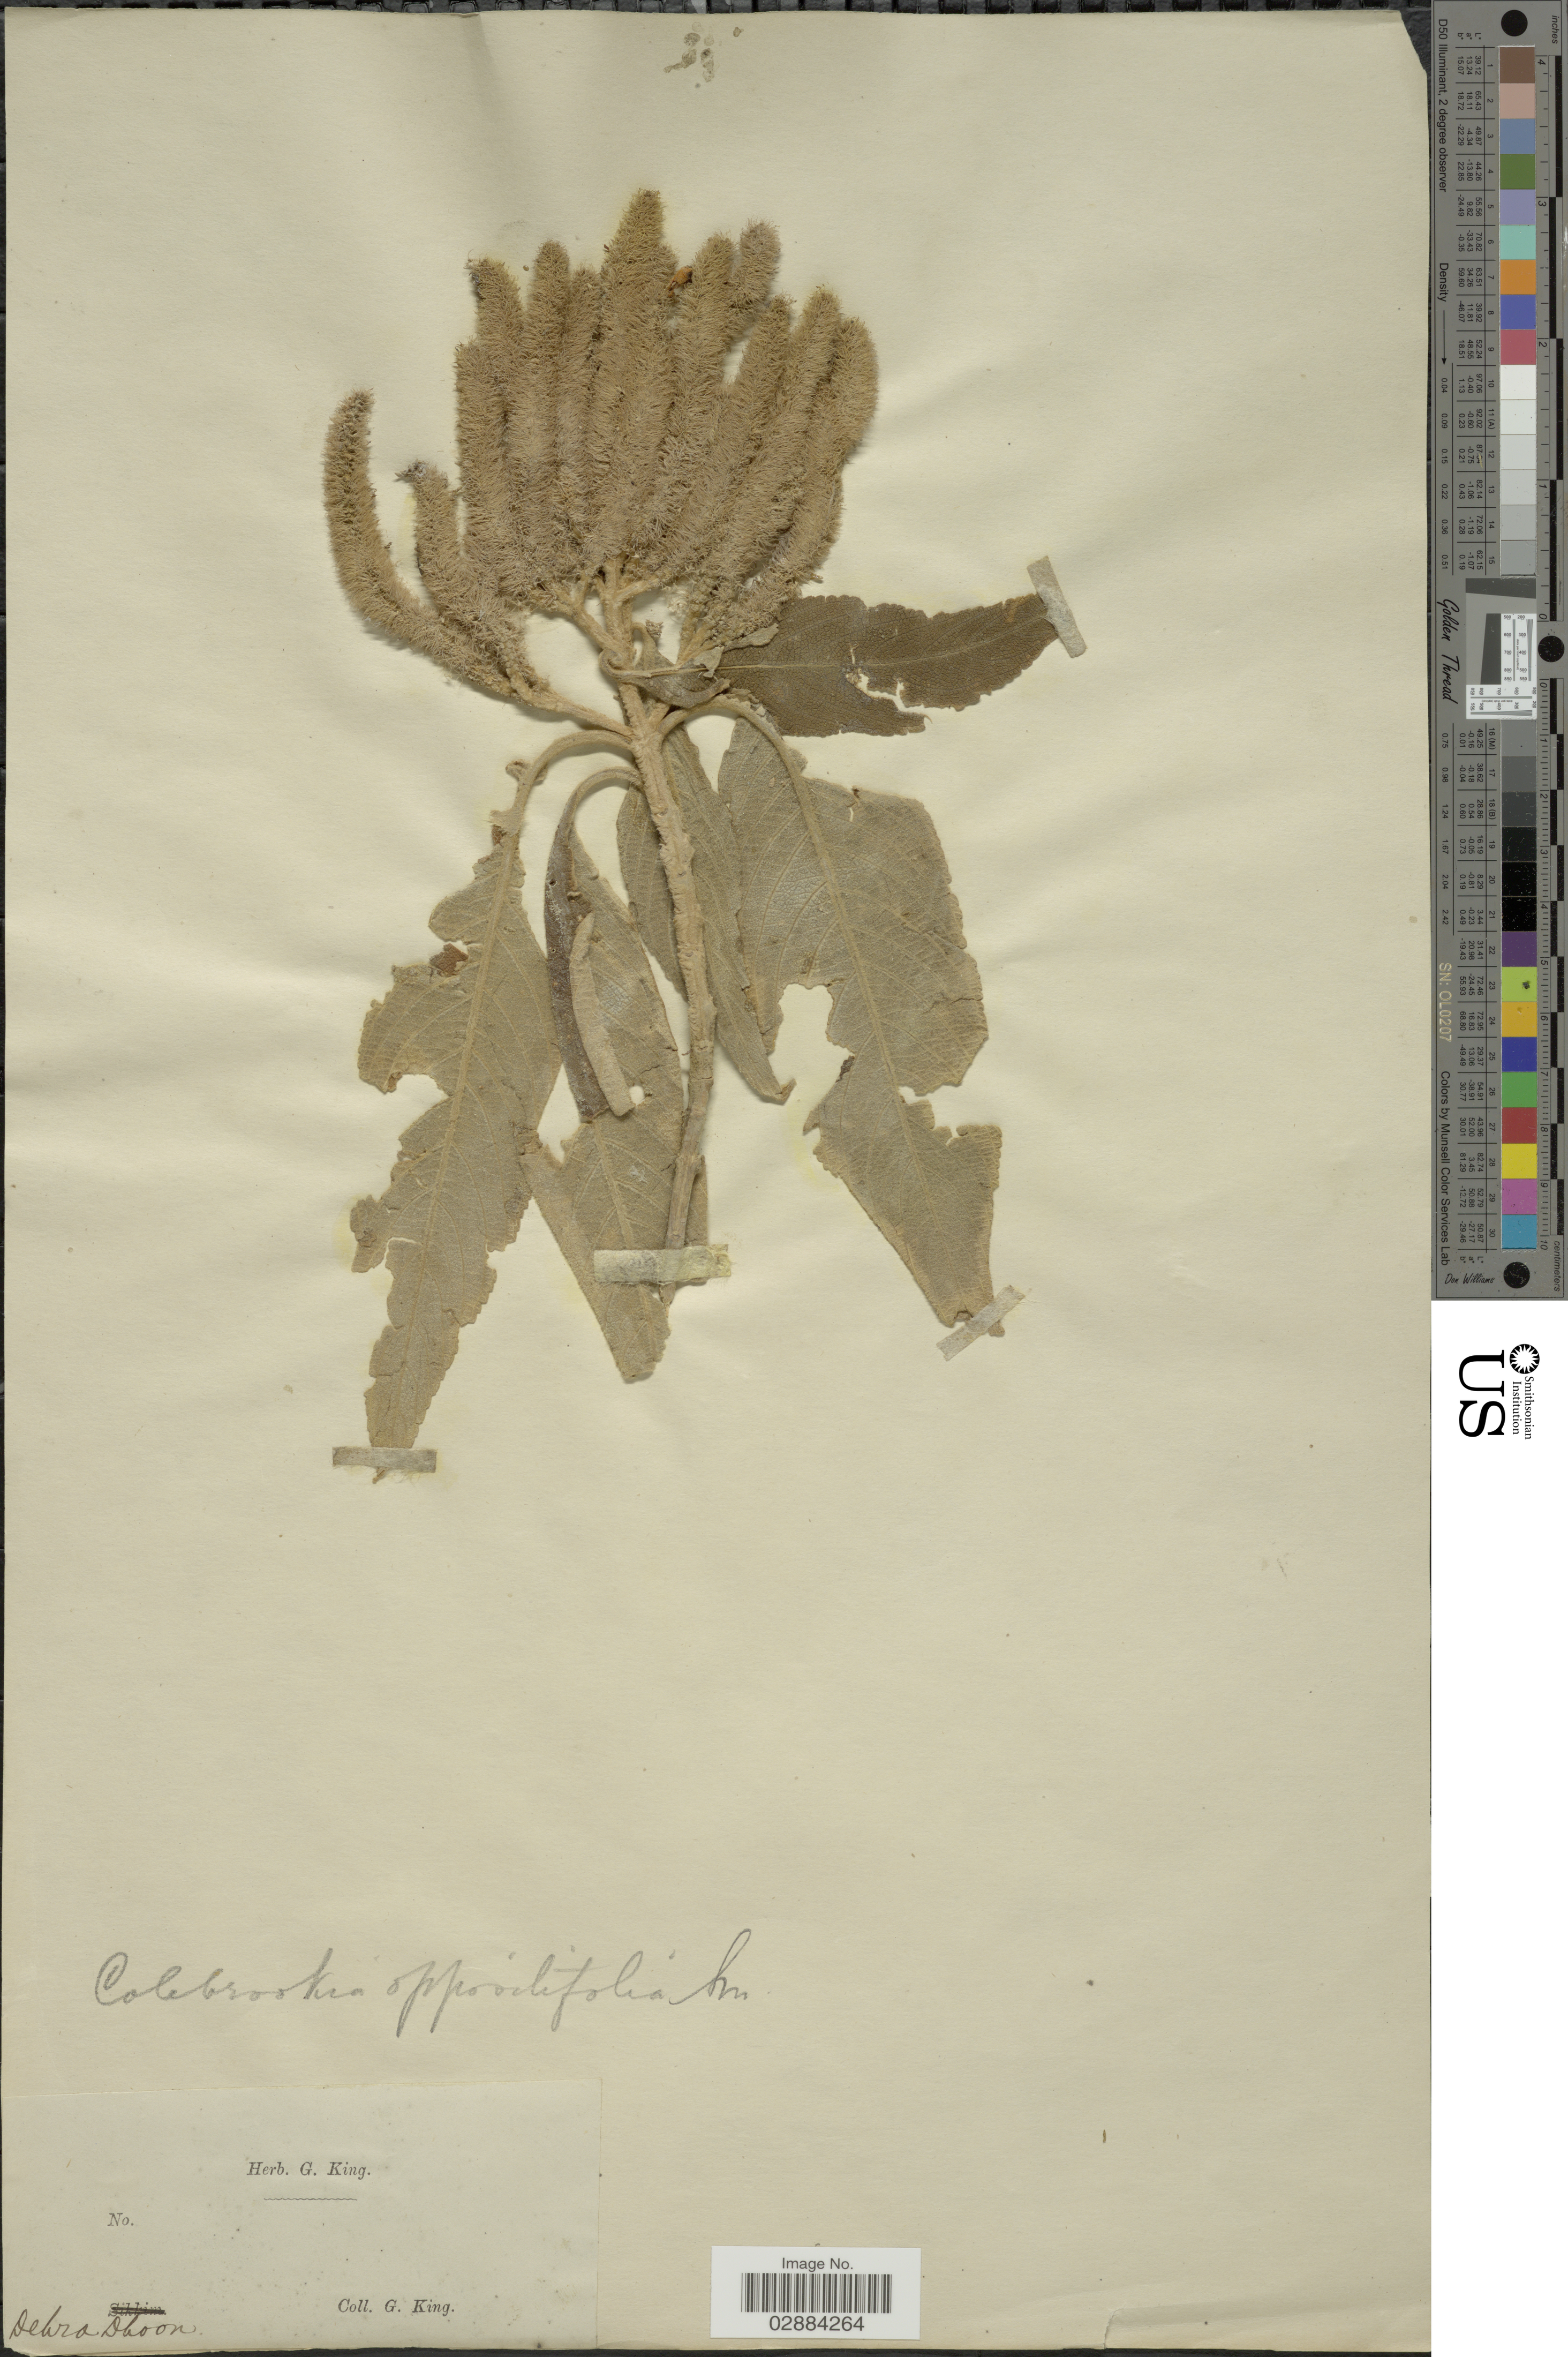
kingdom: Plantae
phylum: Tracheophyta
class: Magnoliopsida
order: Lamiales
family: Lamiaceae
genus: Colebrookea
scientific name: Colebrookea oppositifolia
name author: Small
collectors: G. King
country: India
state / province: Uttarakhand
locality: Dehra Dhoon.